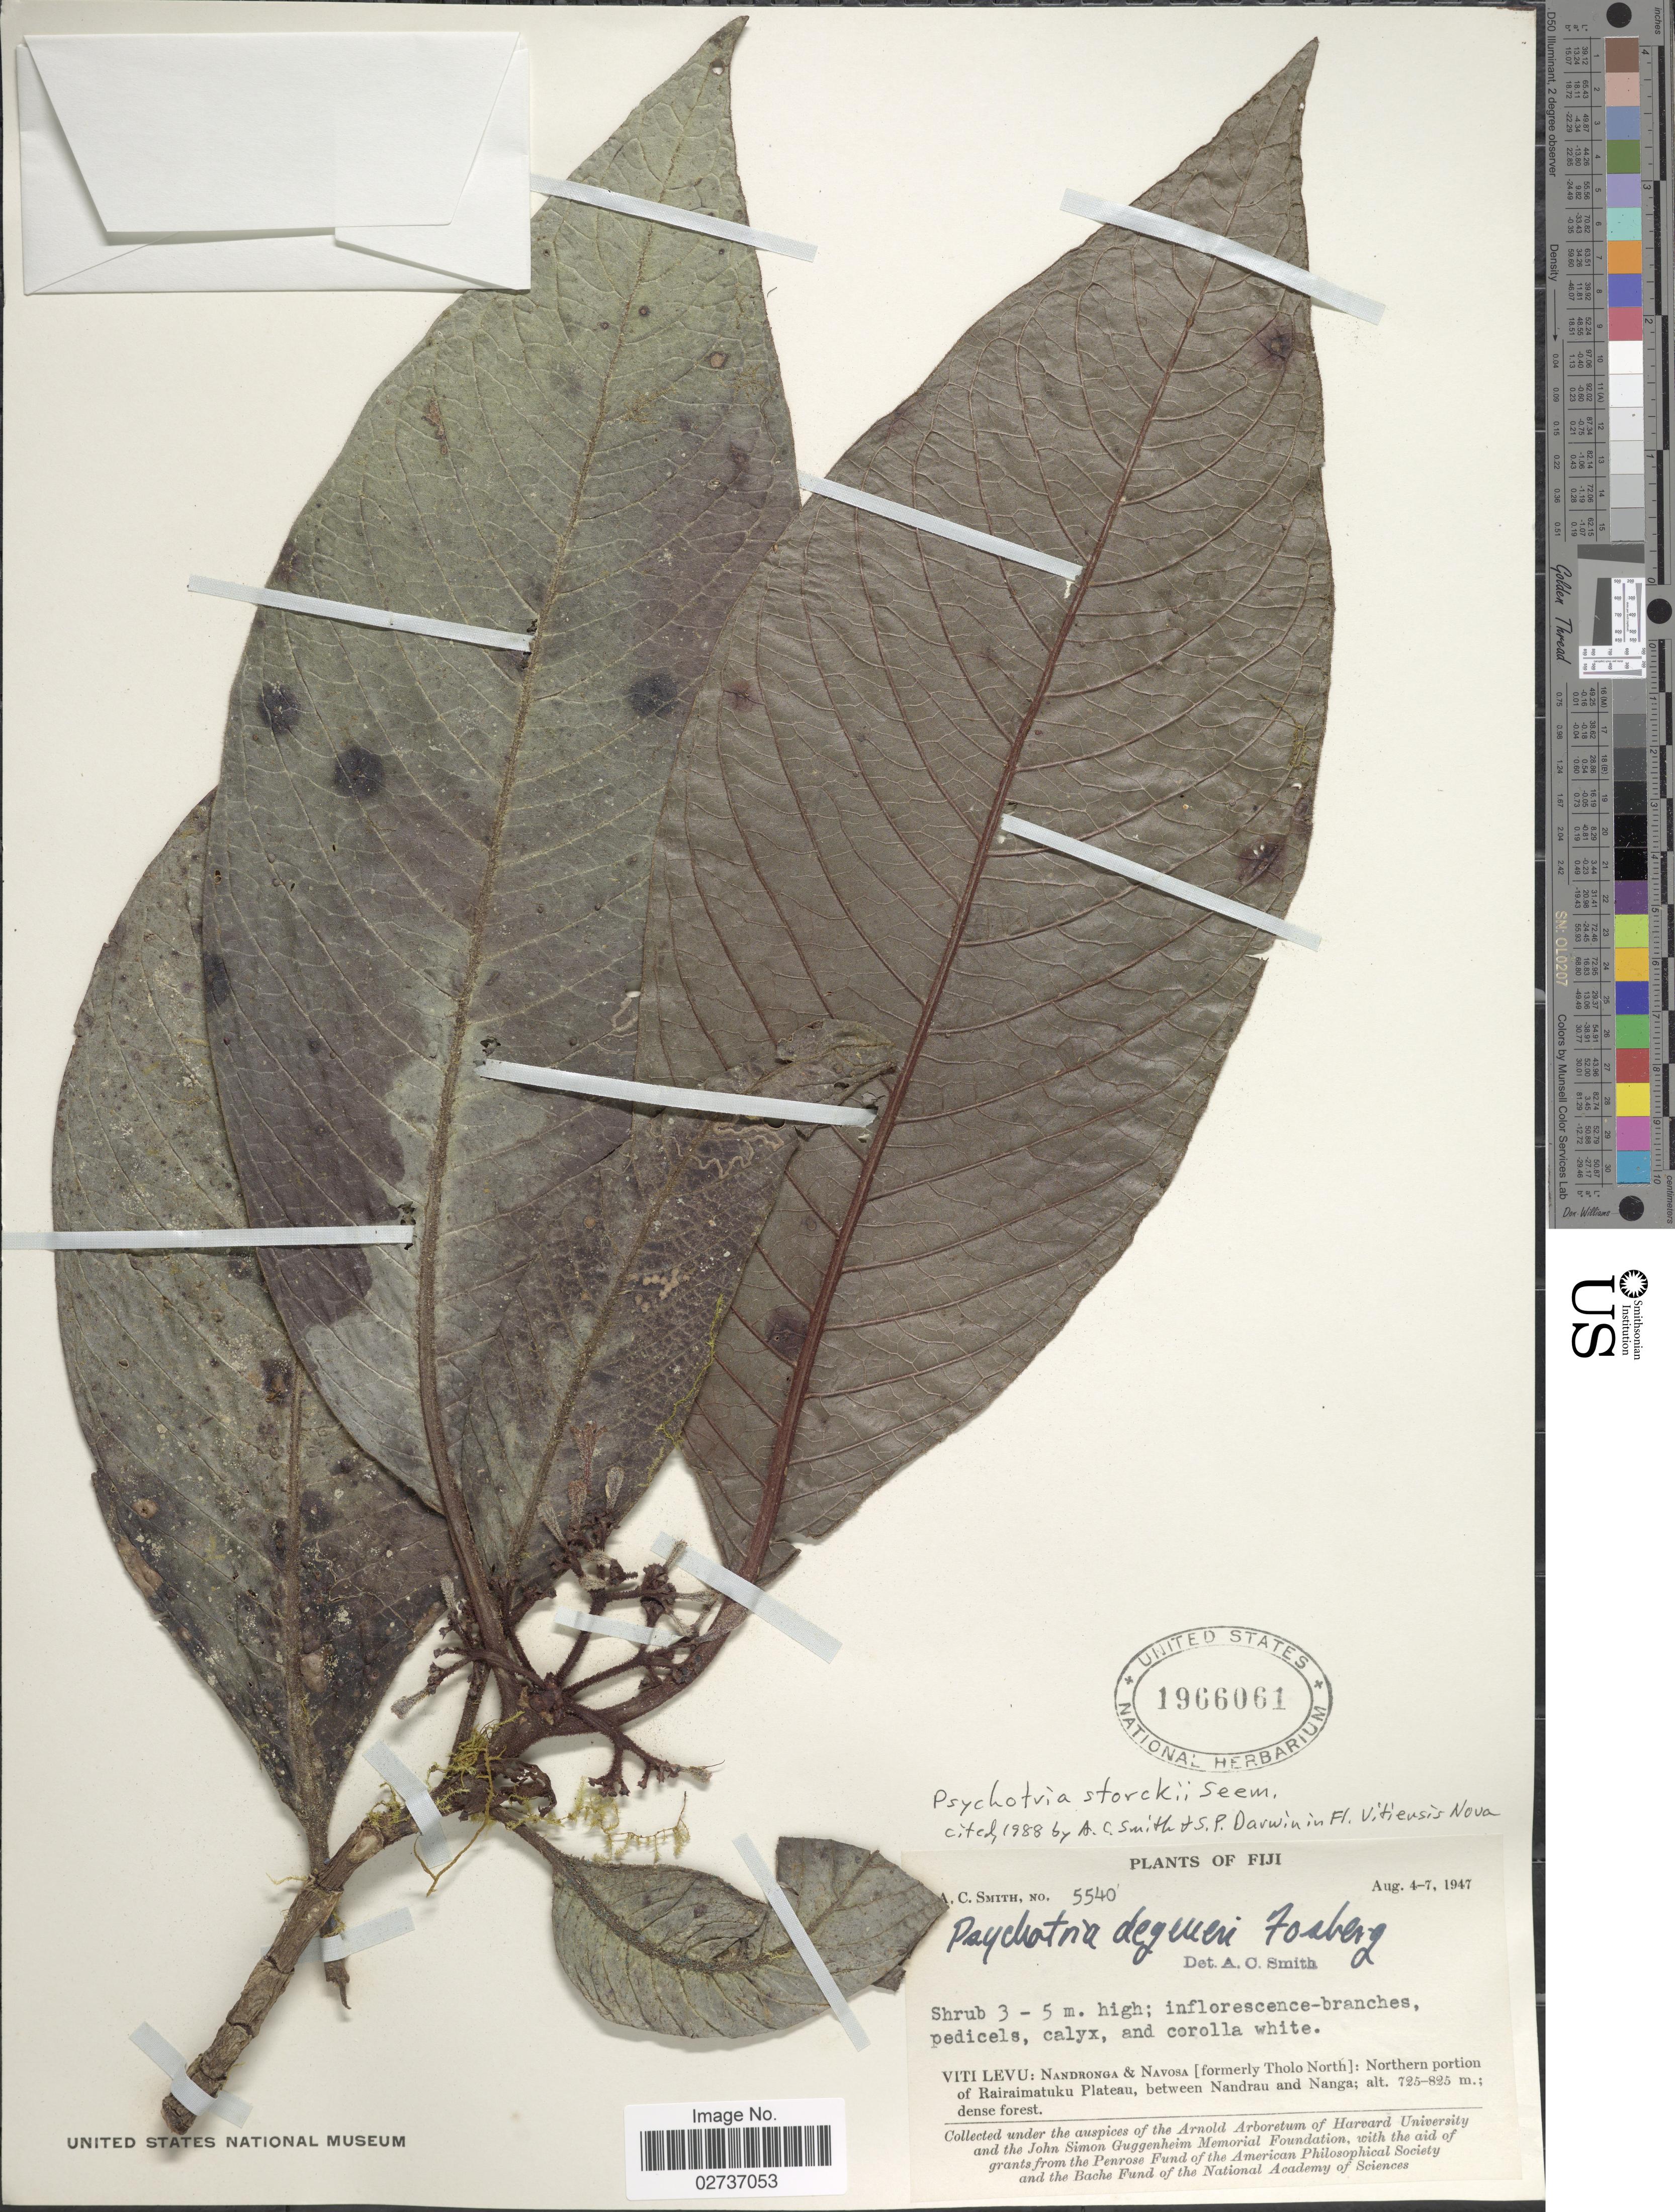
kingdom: Plantae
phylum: Tracheophyta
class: Magnoliopsida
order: Gentianales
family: Rubiaceae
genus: Psychotria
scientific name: Psychotria storckii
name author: Seem.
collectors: A. C. Smith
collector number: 5540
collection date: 1947-08-04/1947-08-07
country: Fiji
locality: Viti Levu: Nandronga & Navosa [formerly Tholo North]: Northern portion of Rairaimatuku Plateau, between Nandrau and Nanga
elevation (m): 725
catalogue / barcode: US 1966061